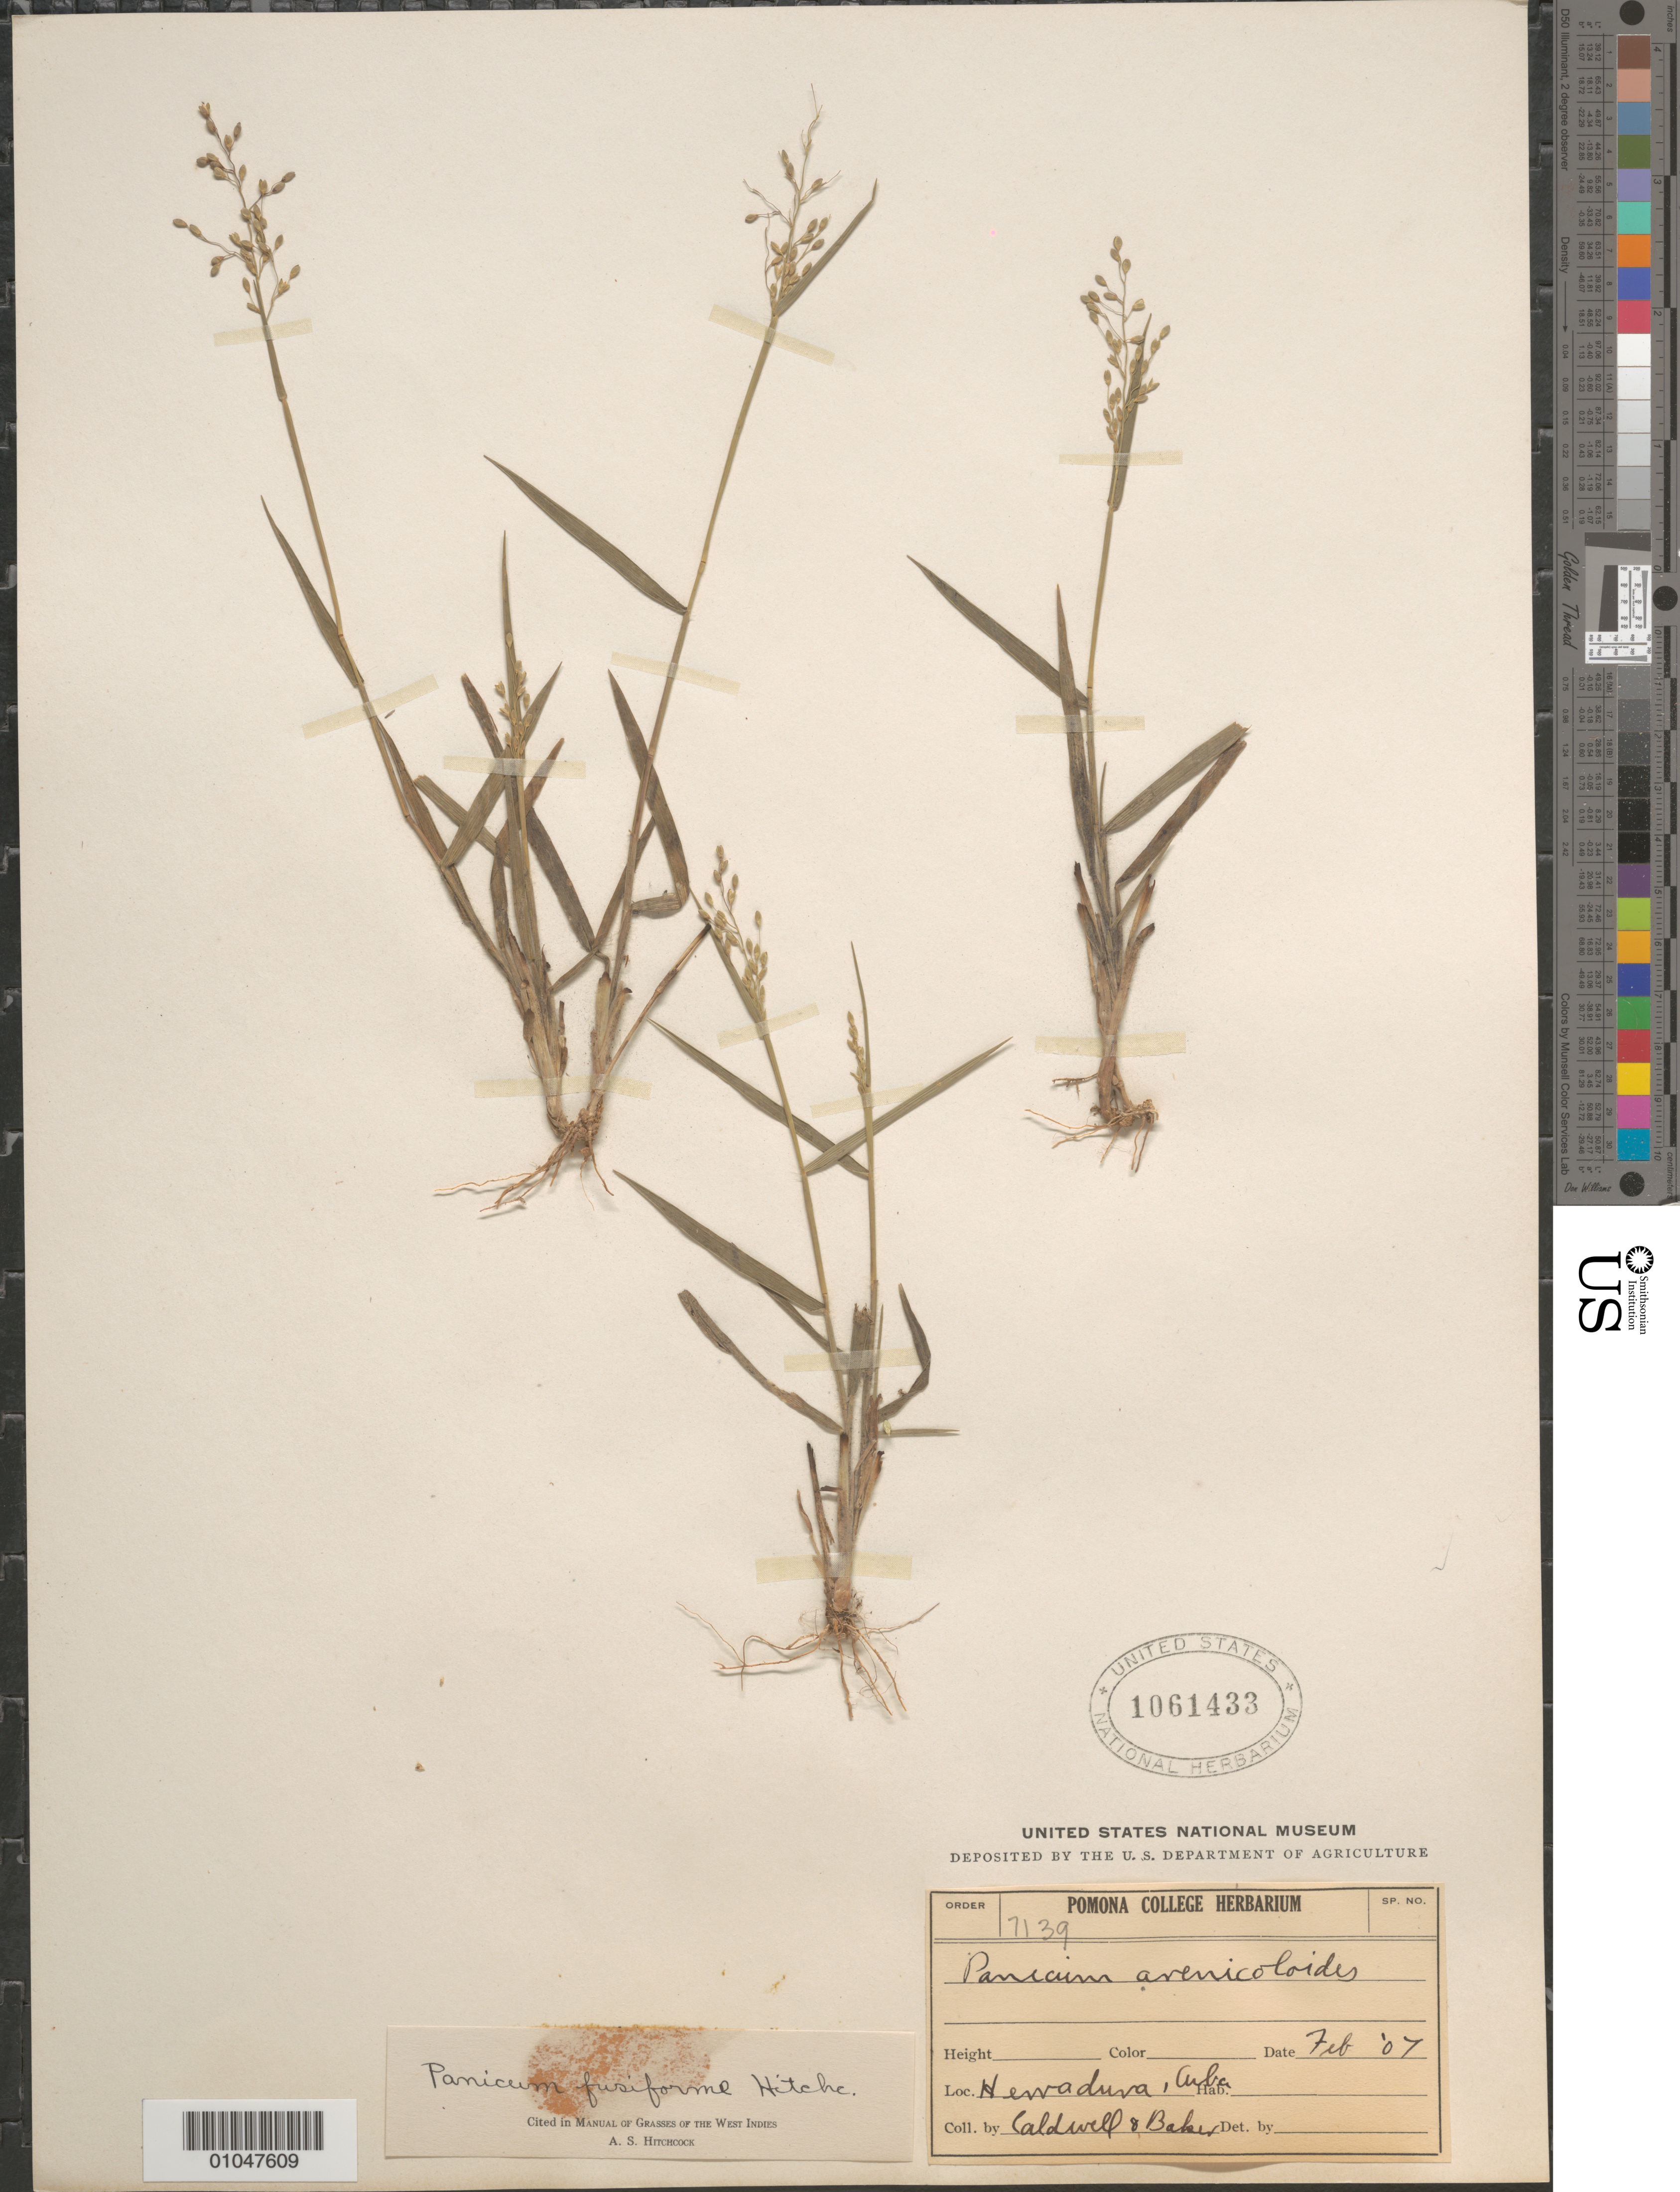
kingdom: Plantae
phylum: Tracheophyta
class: Liliopsida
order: Poales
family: Poaceae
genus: Panicum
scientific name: Panicum fusiforme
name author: Hitchc.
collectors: D. H. Caldwell & -- Baker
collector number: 7139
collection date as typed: Feb 1907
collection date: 1907-02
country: Cuba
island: Cuba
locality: Herradura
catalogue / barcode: US 1061433